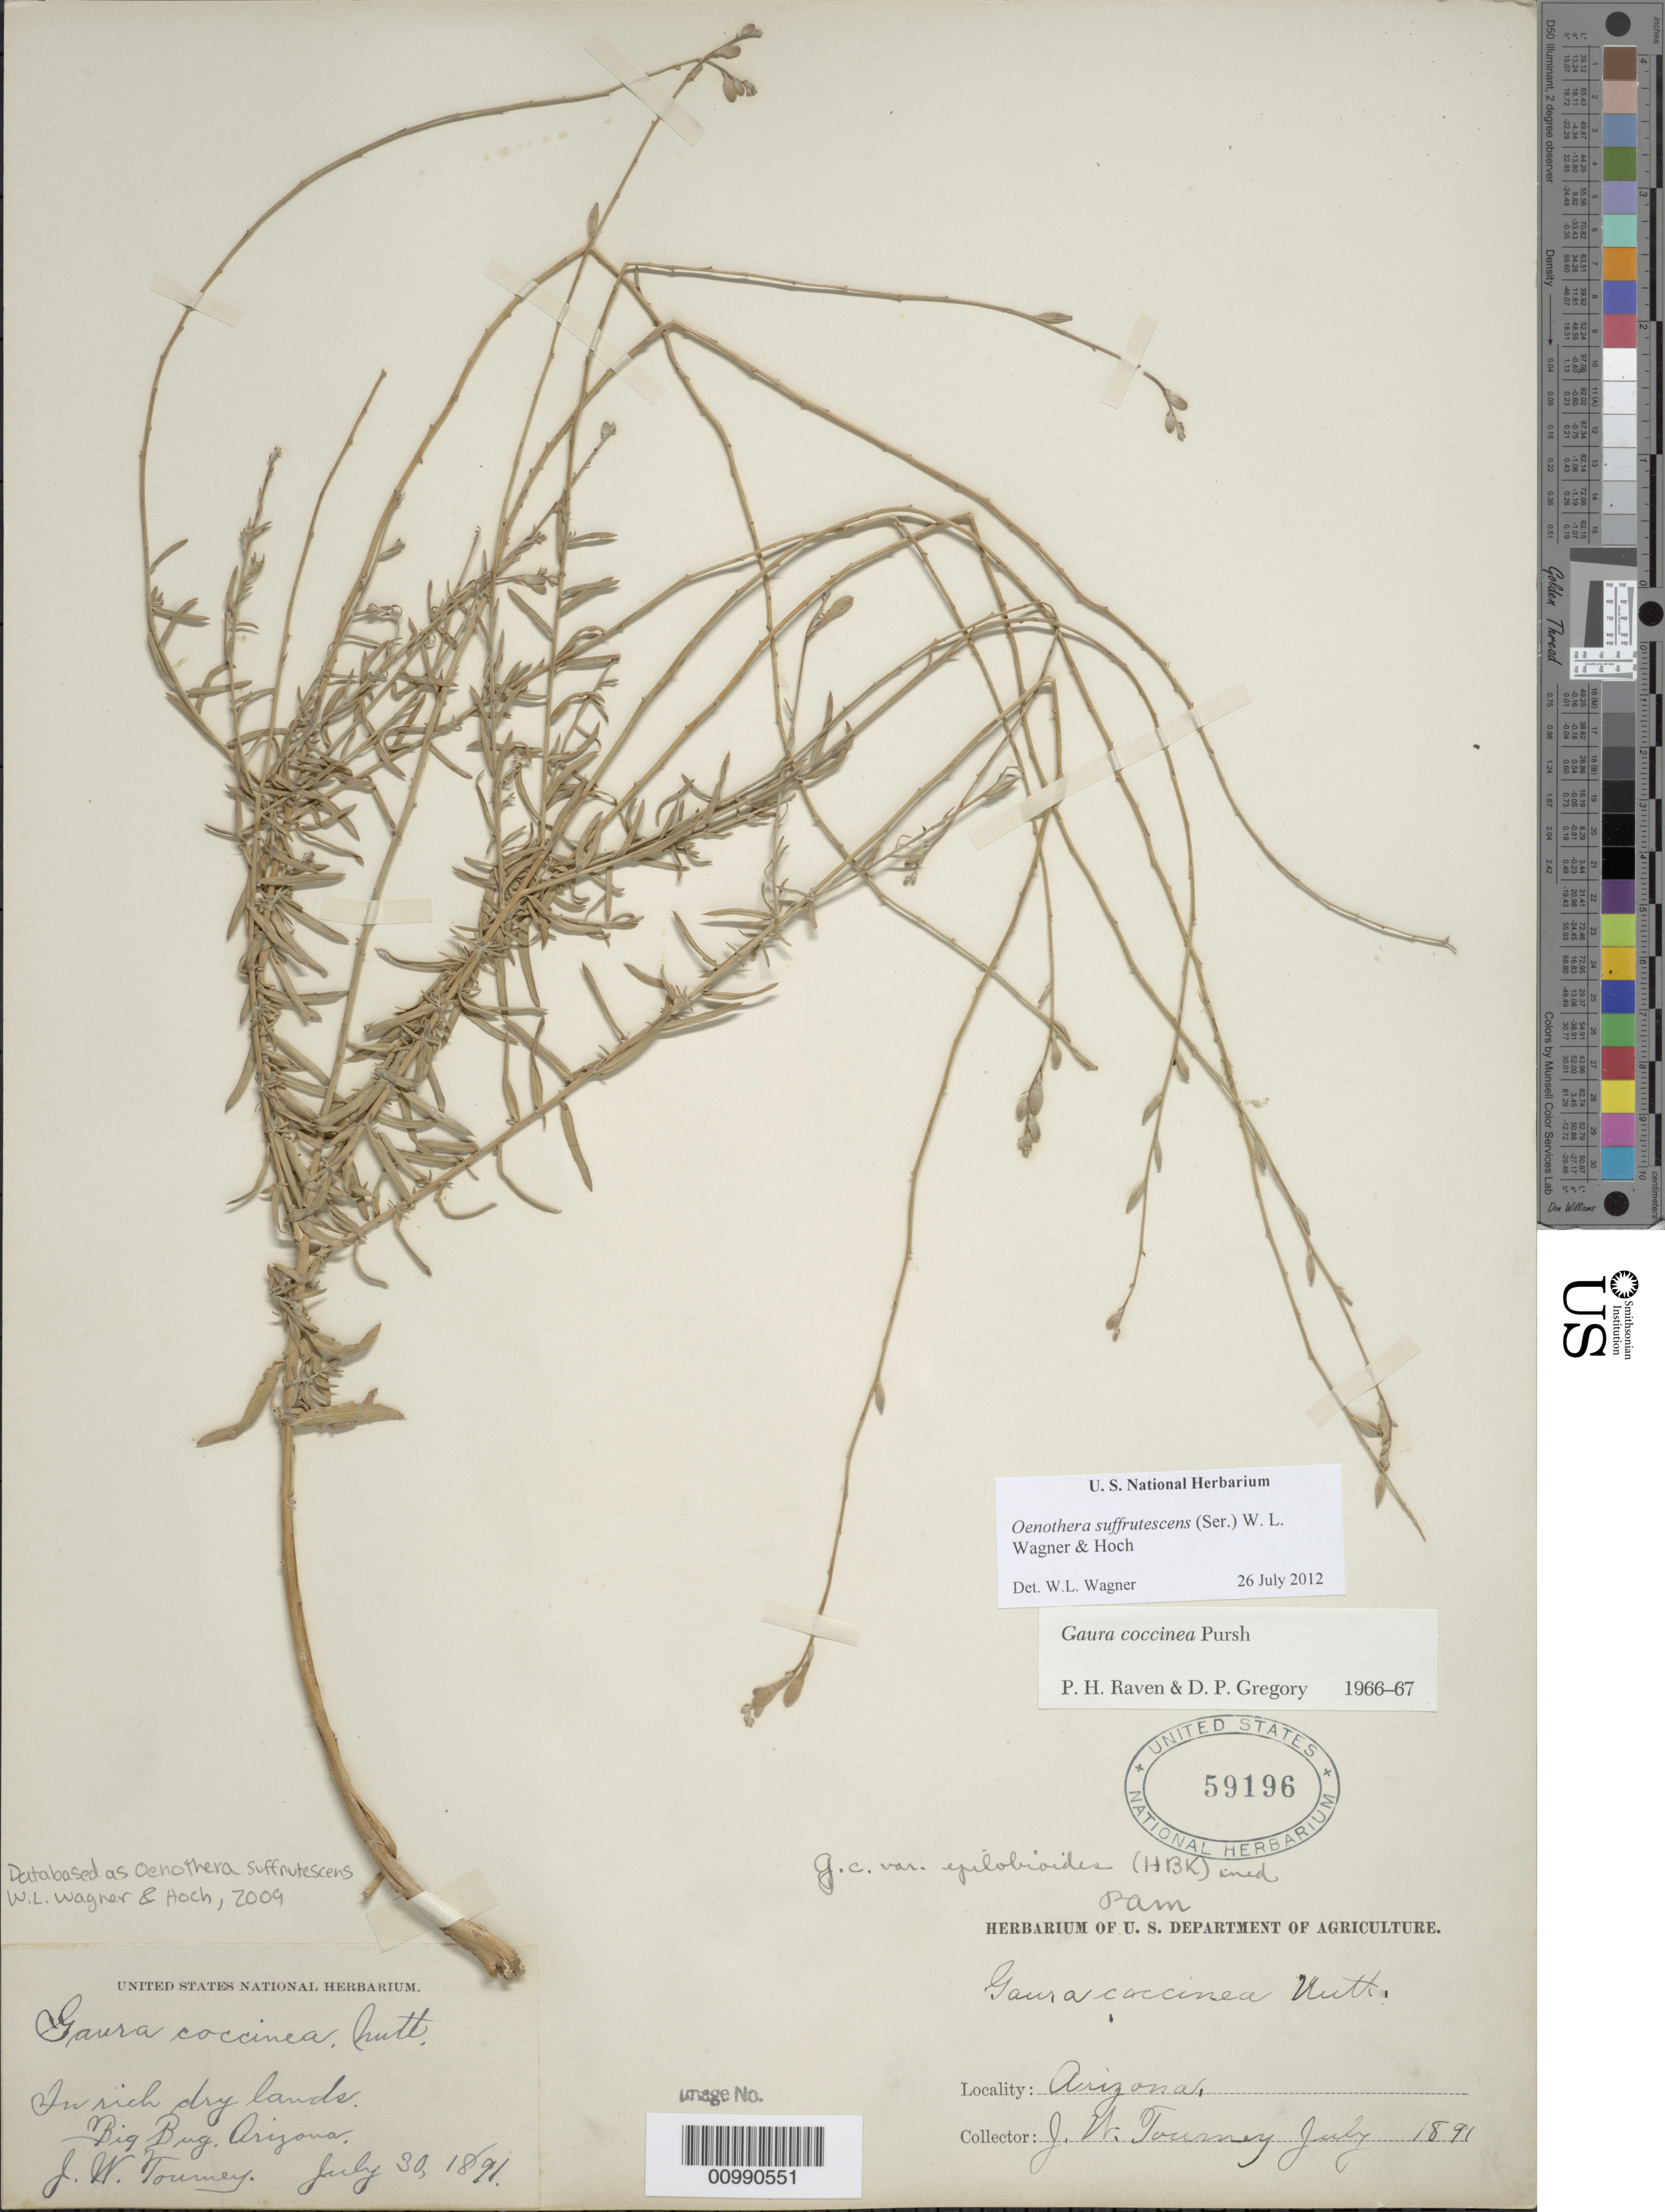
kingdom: Plantae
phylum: Tracheophyta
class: Magnoliopsida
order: Myrtales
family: Onagraceae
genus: Oenothera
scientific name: Oenothera suffrutescens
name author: (Ser.) W.L. Wagner & Hoch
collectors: J. W. Toumey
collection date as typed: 30 Jul 1891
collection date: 1891-07-30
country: United States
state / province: Arizona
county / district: Yavapai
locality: Big Bug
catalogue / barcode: US 59196